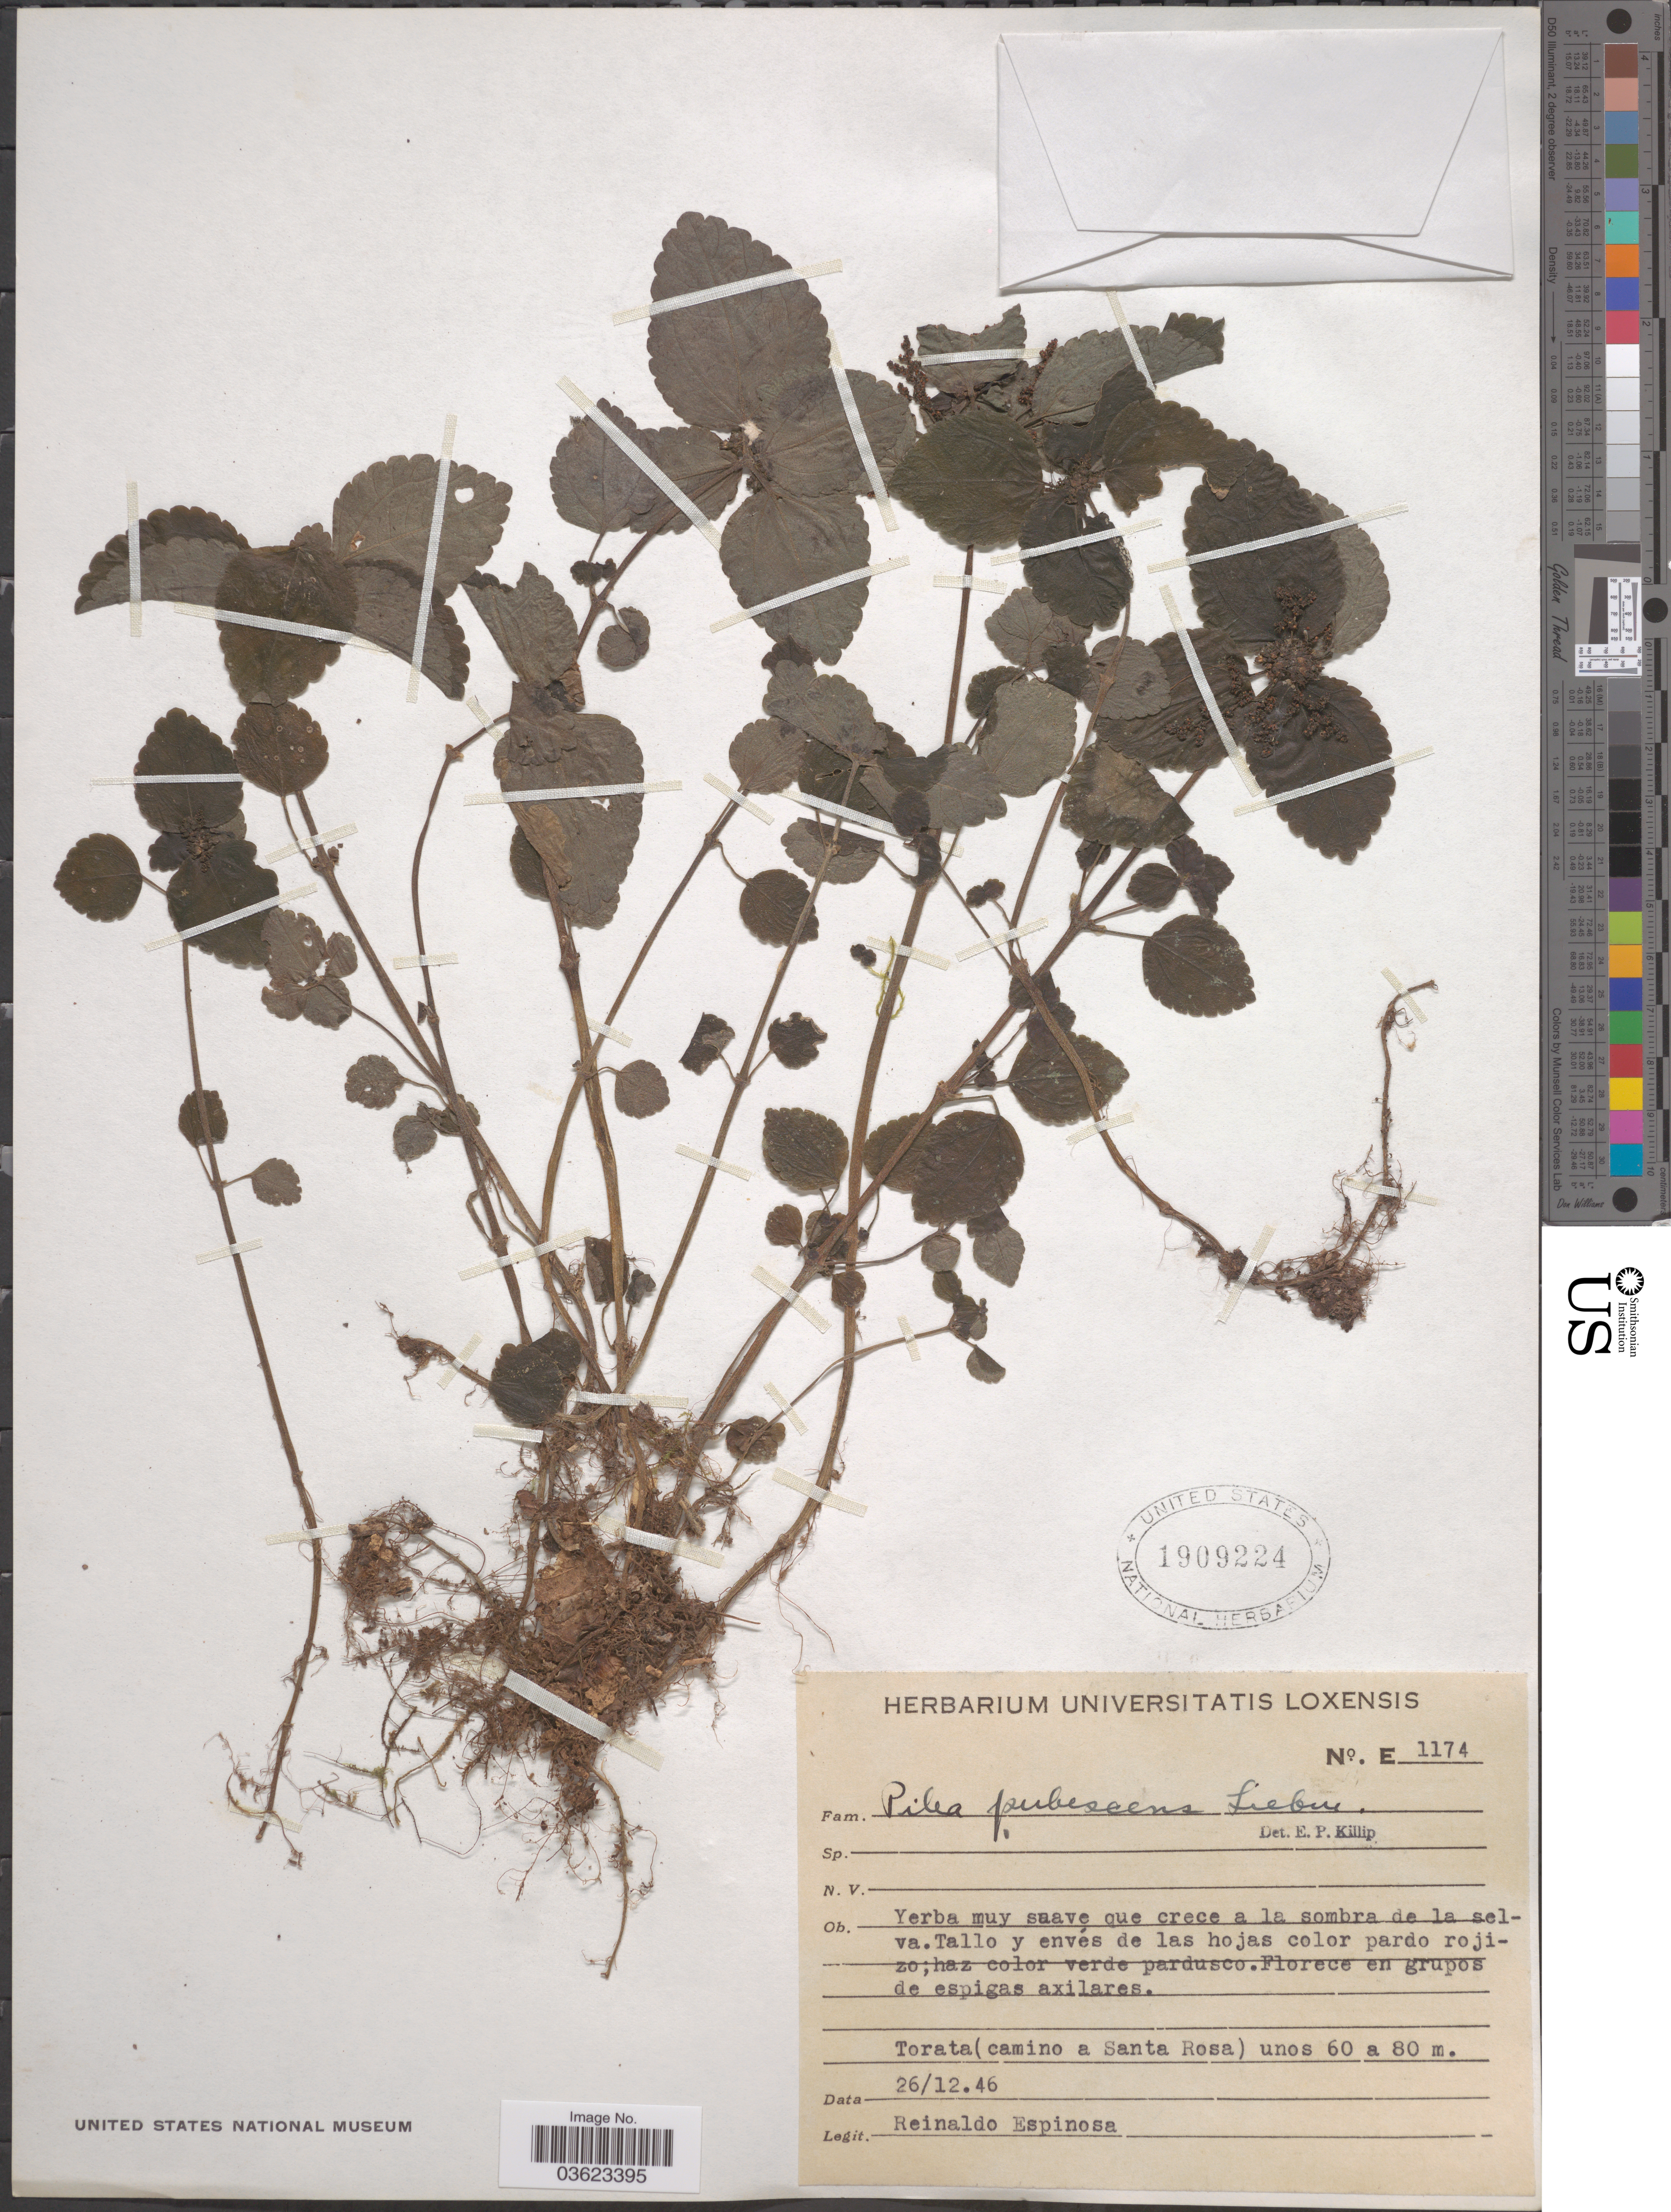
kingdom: Plantae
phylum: Tracheophyta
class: Magnoliopsida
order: Rosales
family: Urticaceae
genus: Pilea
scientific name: Pilea pubescens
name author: Liebm.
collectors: R. Espinosa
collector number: E1174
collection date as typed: Transcribed d/m/y: 26/12/46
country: Ecuador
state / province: El Oro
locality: Torata (camino a Santa Rosa).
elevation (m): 60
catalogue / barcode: US 1909224